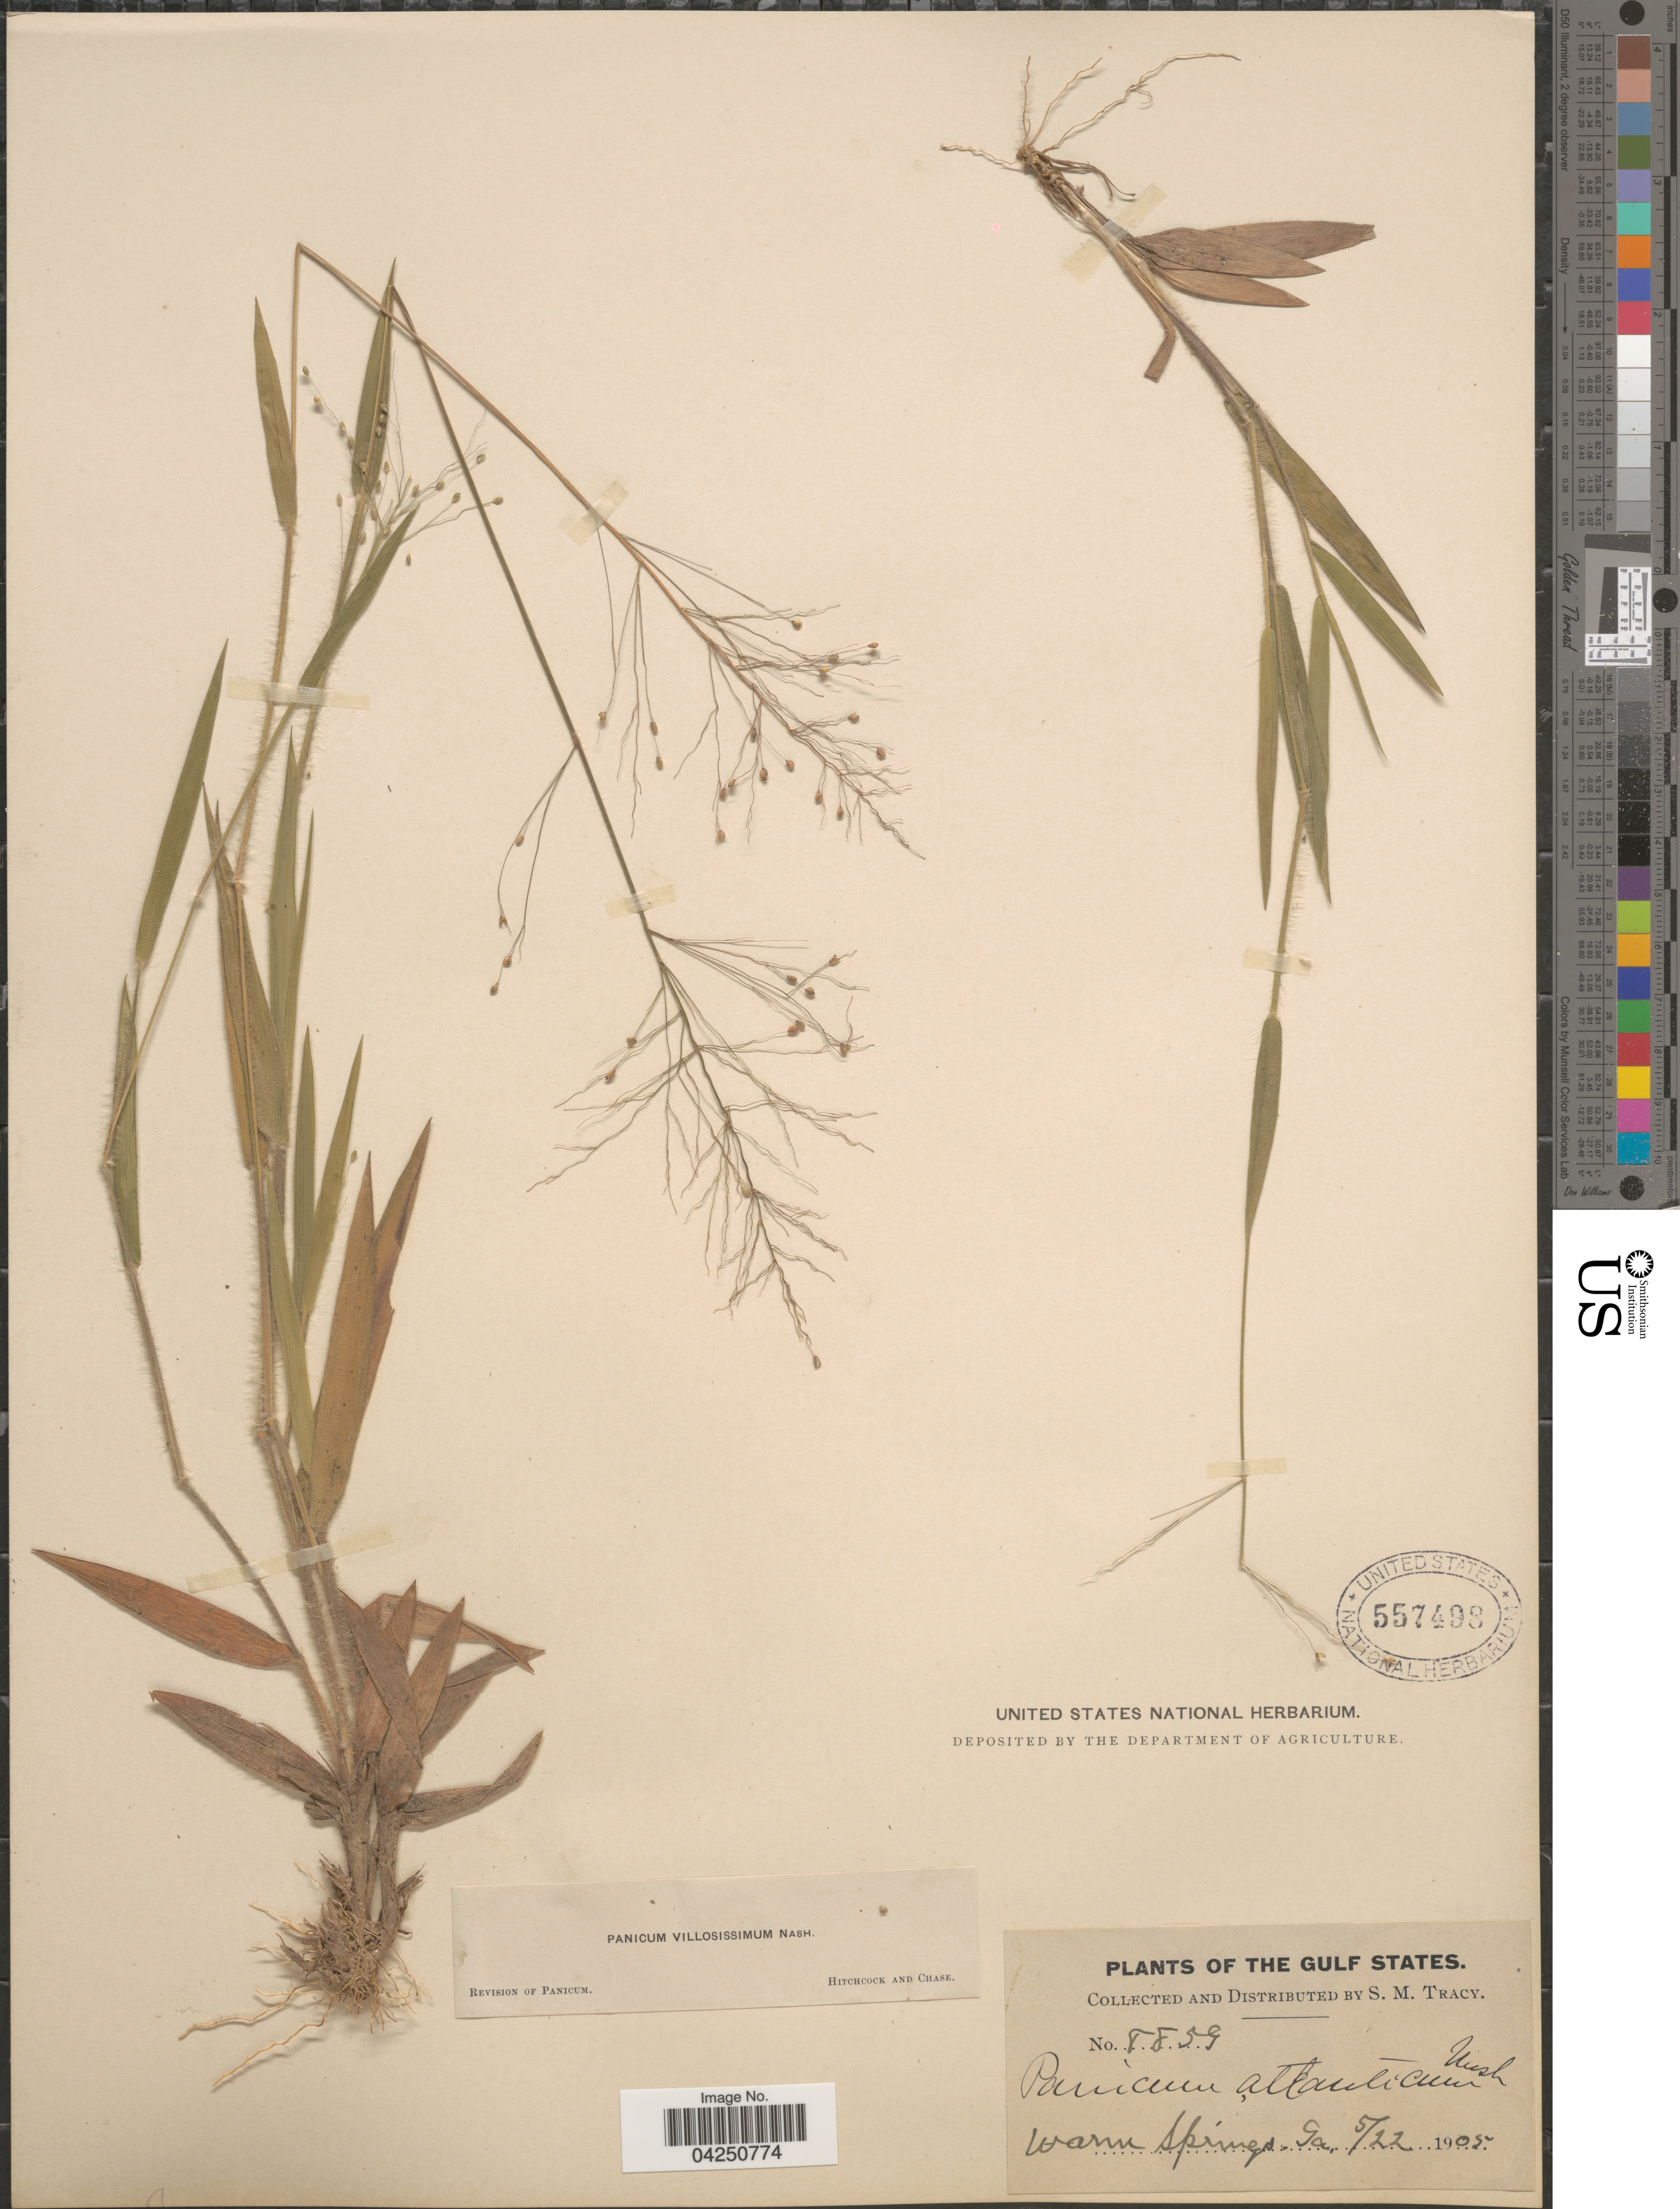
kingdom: Plantae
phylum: Tracheophyta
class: Liliopsida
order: Poales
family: Poaceae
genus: Dichanthelium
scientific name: Dichanthelium acuminatum var. acuminatum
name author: (Sw.) Gould & C.A. Clark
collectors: S. M. Tracy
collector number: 8859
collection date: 1905-05-22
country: United States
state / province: Georgia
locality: The Gulf States. Warm Springs.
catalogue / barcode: US 557498